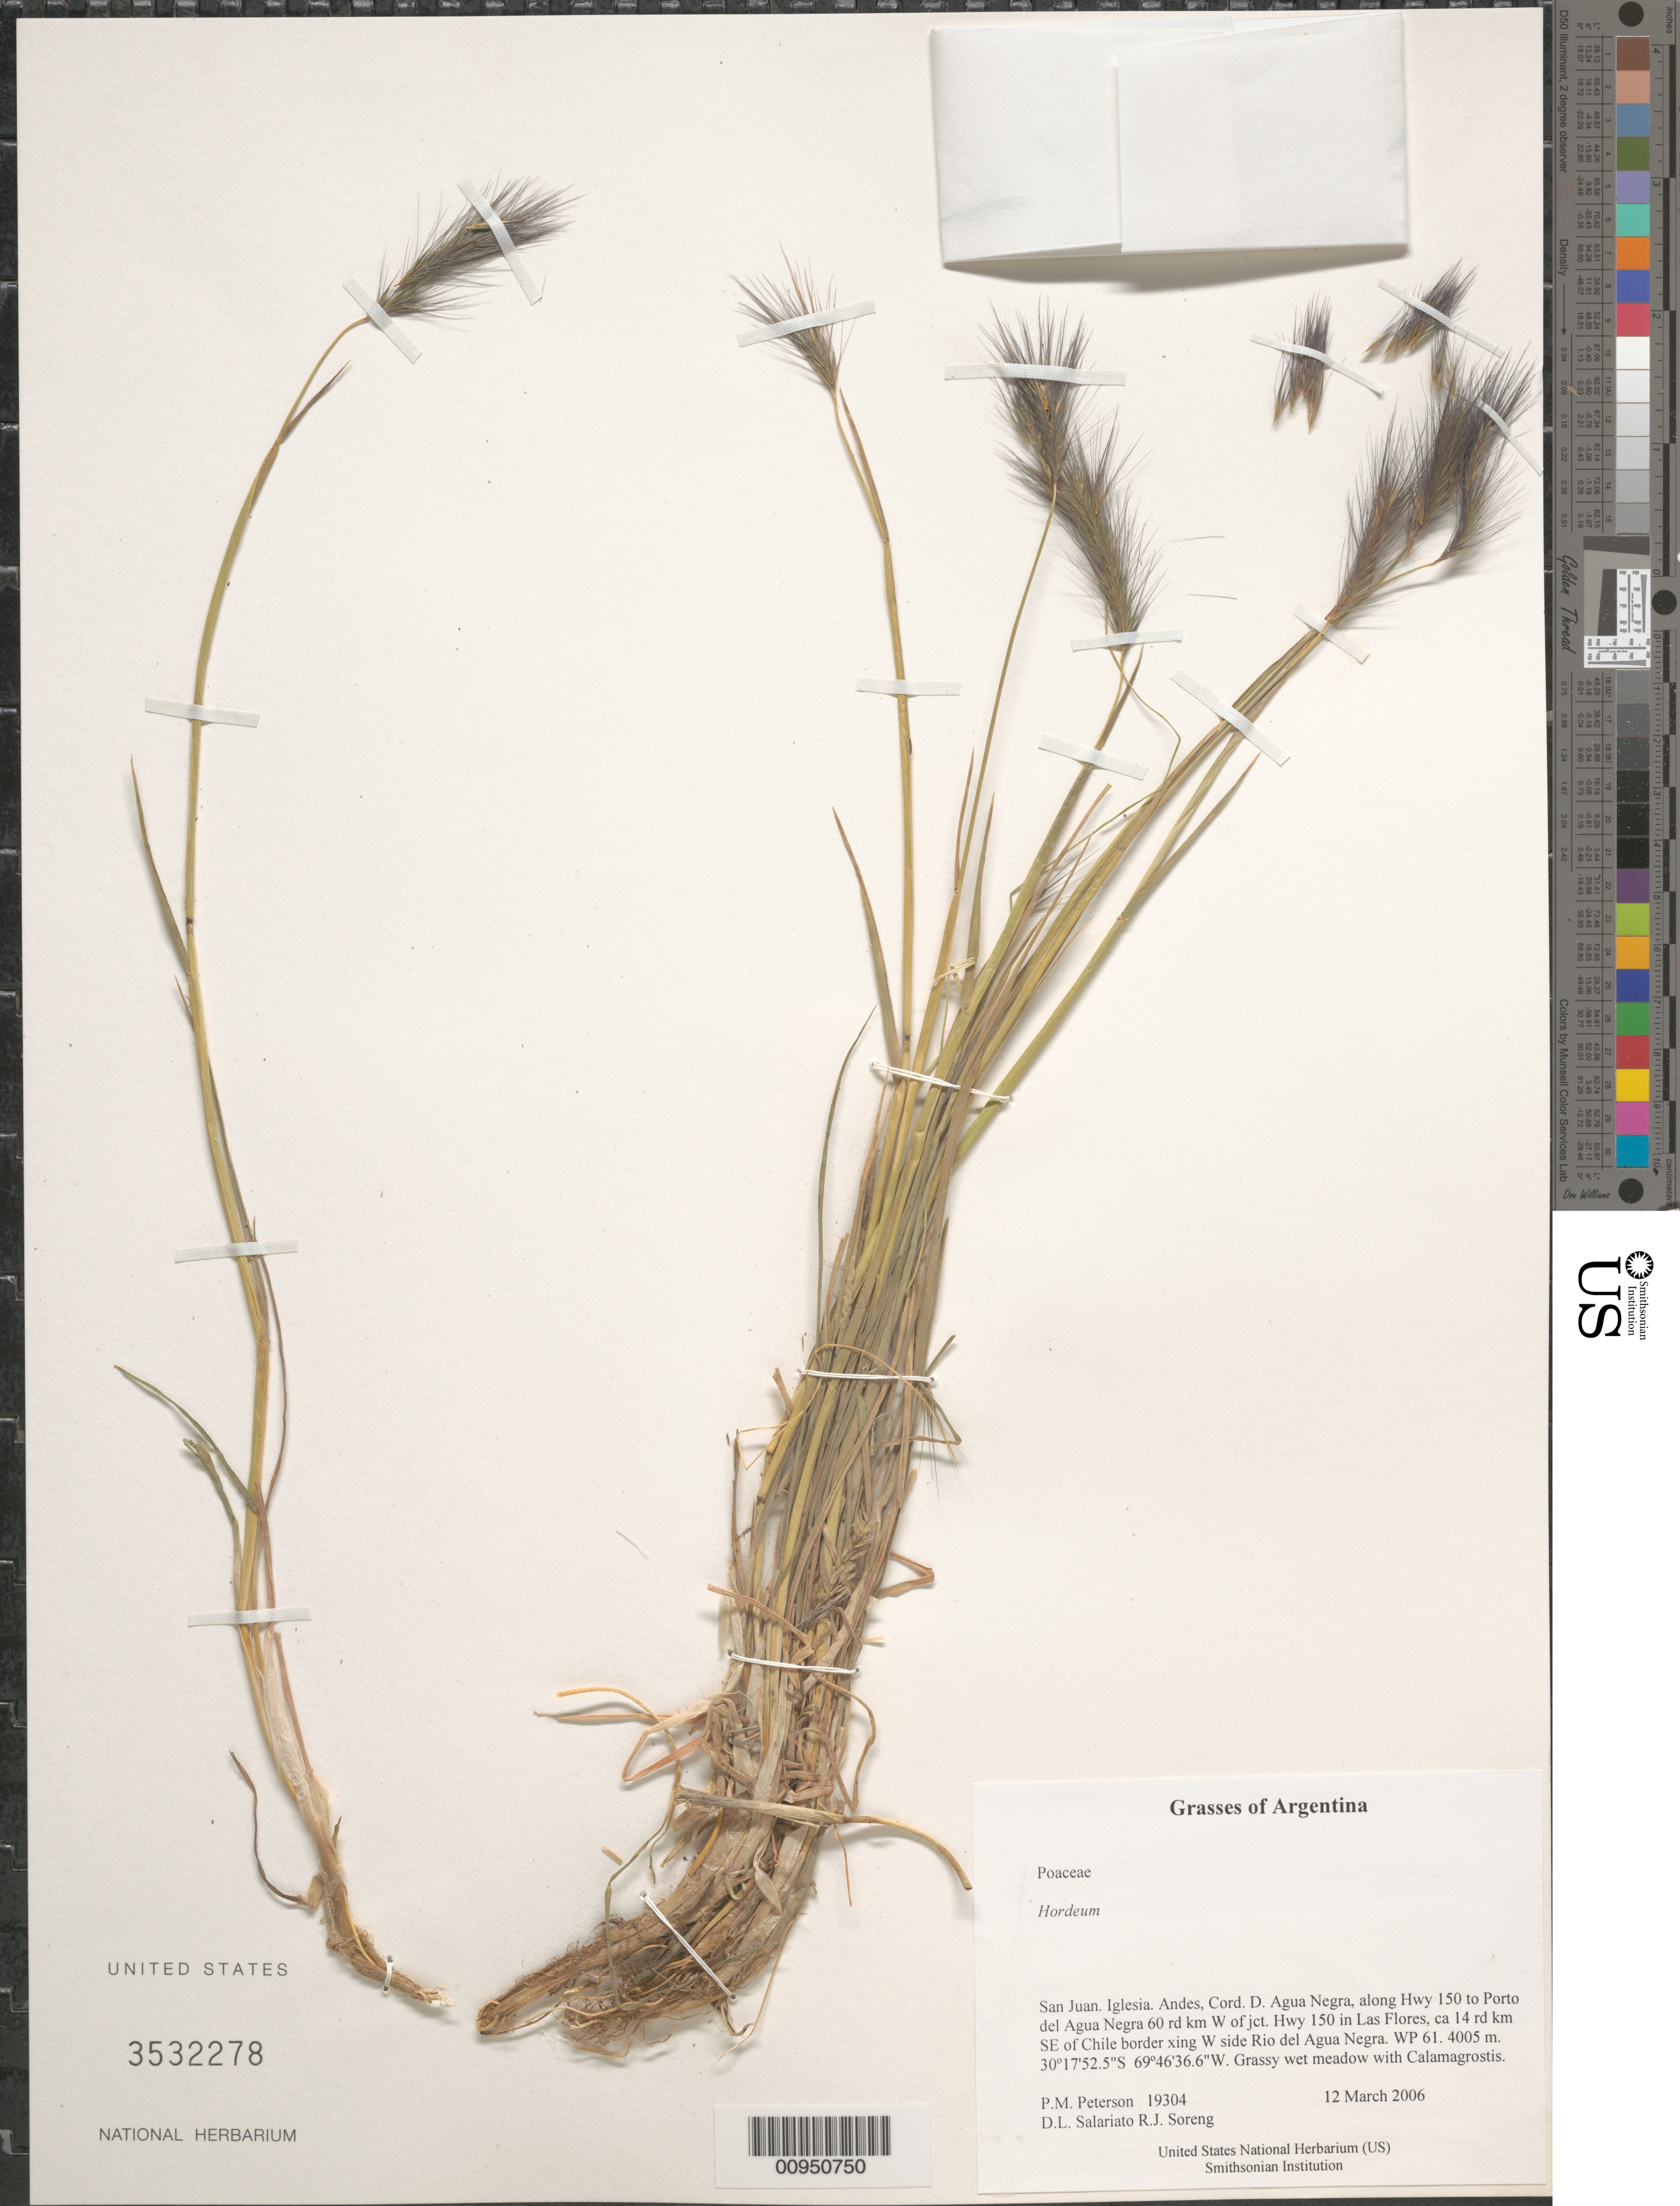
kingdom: Plantae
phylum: Tracheophyta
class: Liliopsida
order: Poales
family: Poaceae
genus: Hordeum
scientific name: Hordeum sp.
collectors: P. M. Peterson, R. J. Soreng, D. Salariato & A. Panizza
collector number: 19304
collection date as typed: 12 Mar 2006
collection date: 2006-03-12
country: Argentina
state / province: San Juan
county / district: Iglesia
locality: Andes, Cord. D. Agua Negra, along Hwy 150 to Porto del Agua Negra 60 rd km W of jct. Hwy 150 in Las Flores, ca 14 rd km SE of Chile border xing W side Rio del Agua Negra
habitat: Grassy wet meadow with Calamagrostis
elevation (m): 4005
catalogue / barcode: US 3532278